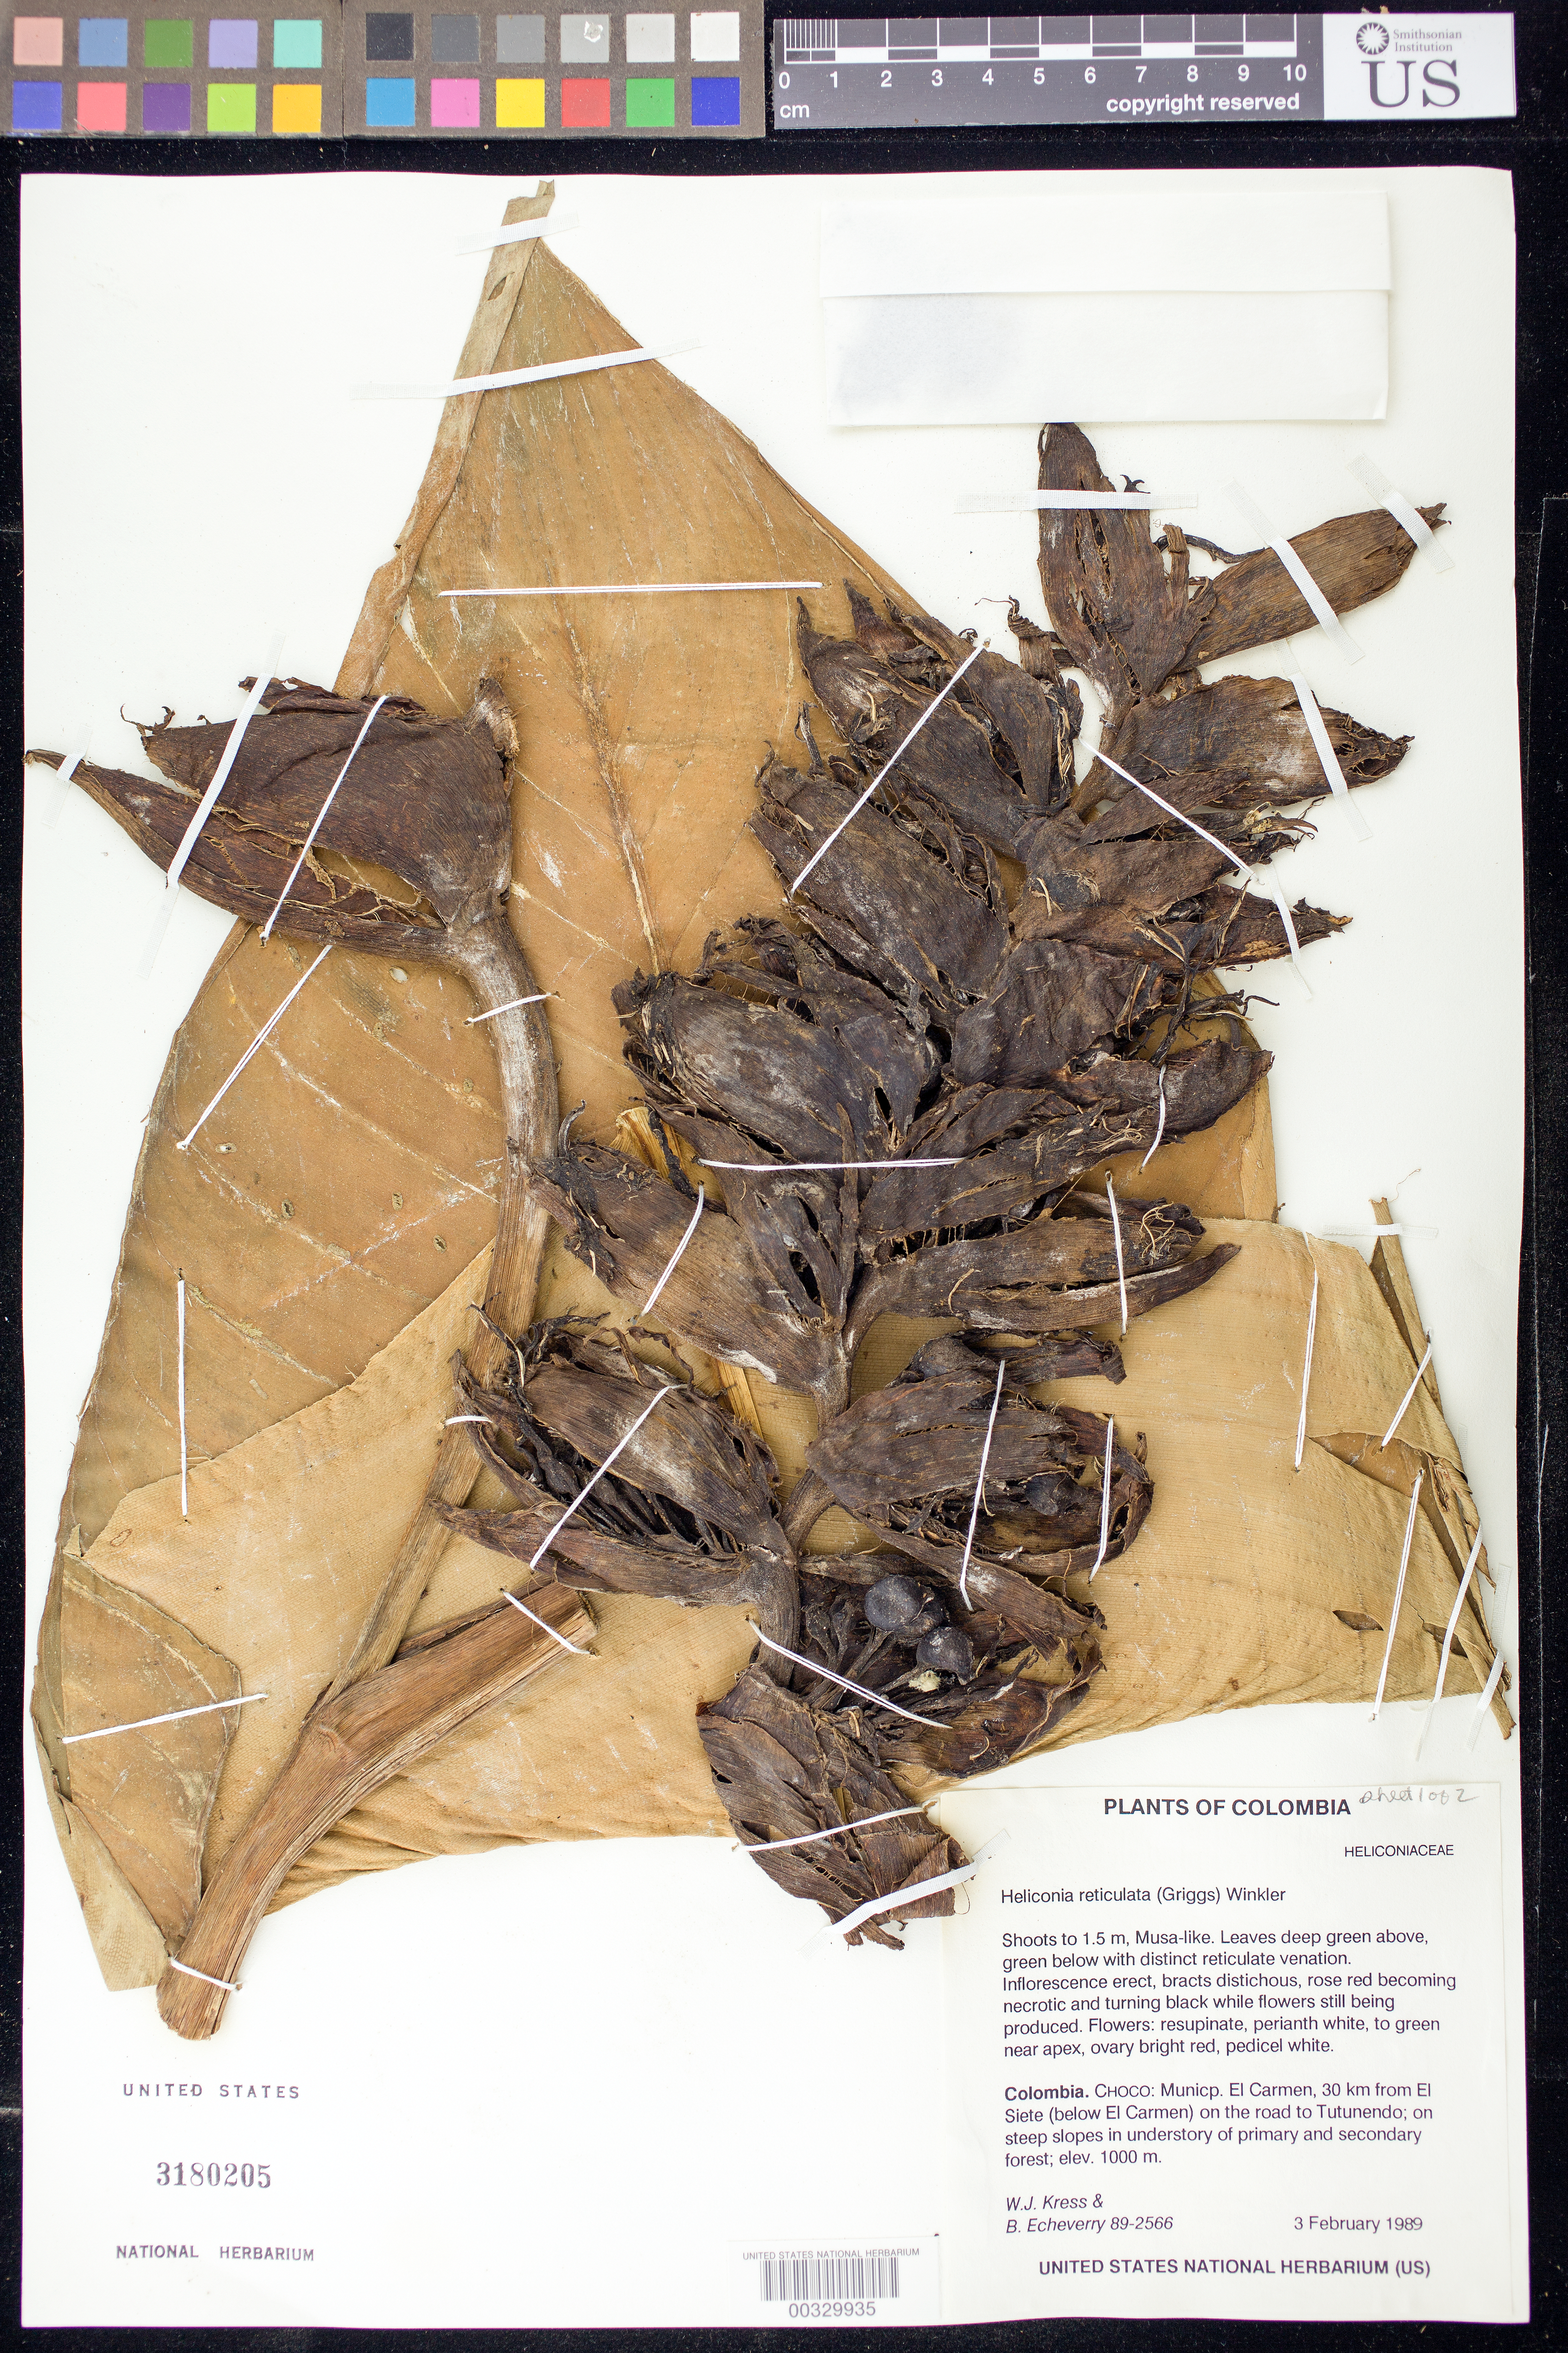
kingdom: Plantae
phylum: Tracheophyta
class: Liliopsida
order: Zingiberales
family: Heliconiaceae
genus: Heliconia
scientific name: Heliconia reticulata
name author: (R.F. Griggs) H.J.P. Winkl.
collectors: W. J. Kress & B. Echeverry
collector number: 89-2566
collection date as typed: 03 Feb 1989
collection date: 1989-02-03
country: Colombia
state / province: Chocó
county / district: El Carmen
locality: Mun of el Carmen, 30 km from el Siete (below el Carmen) on road to TutUnendo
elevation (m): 1000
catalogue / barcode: US 3180205